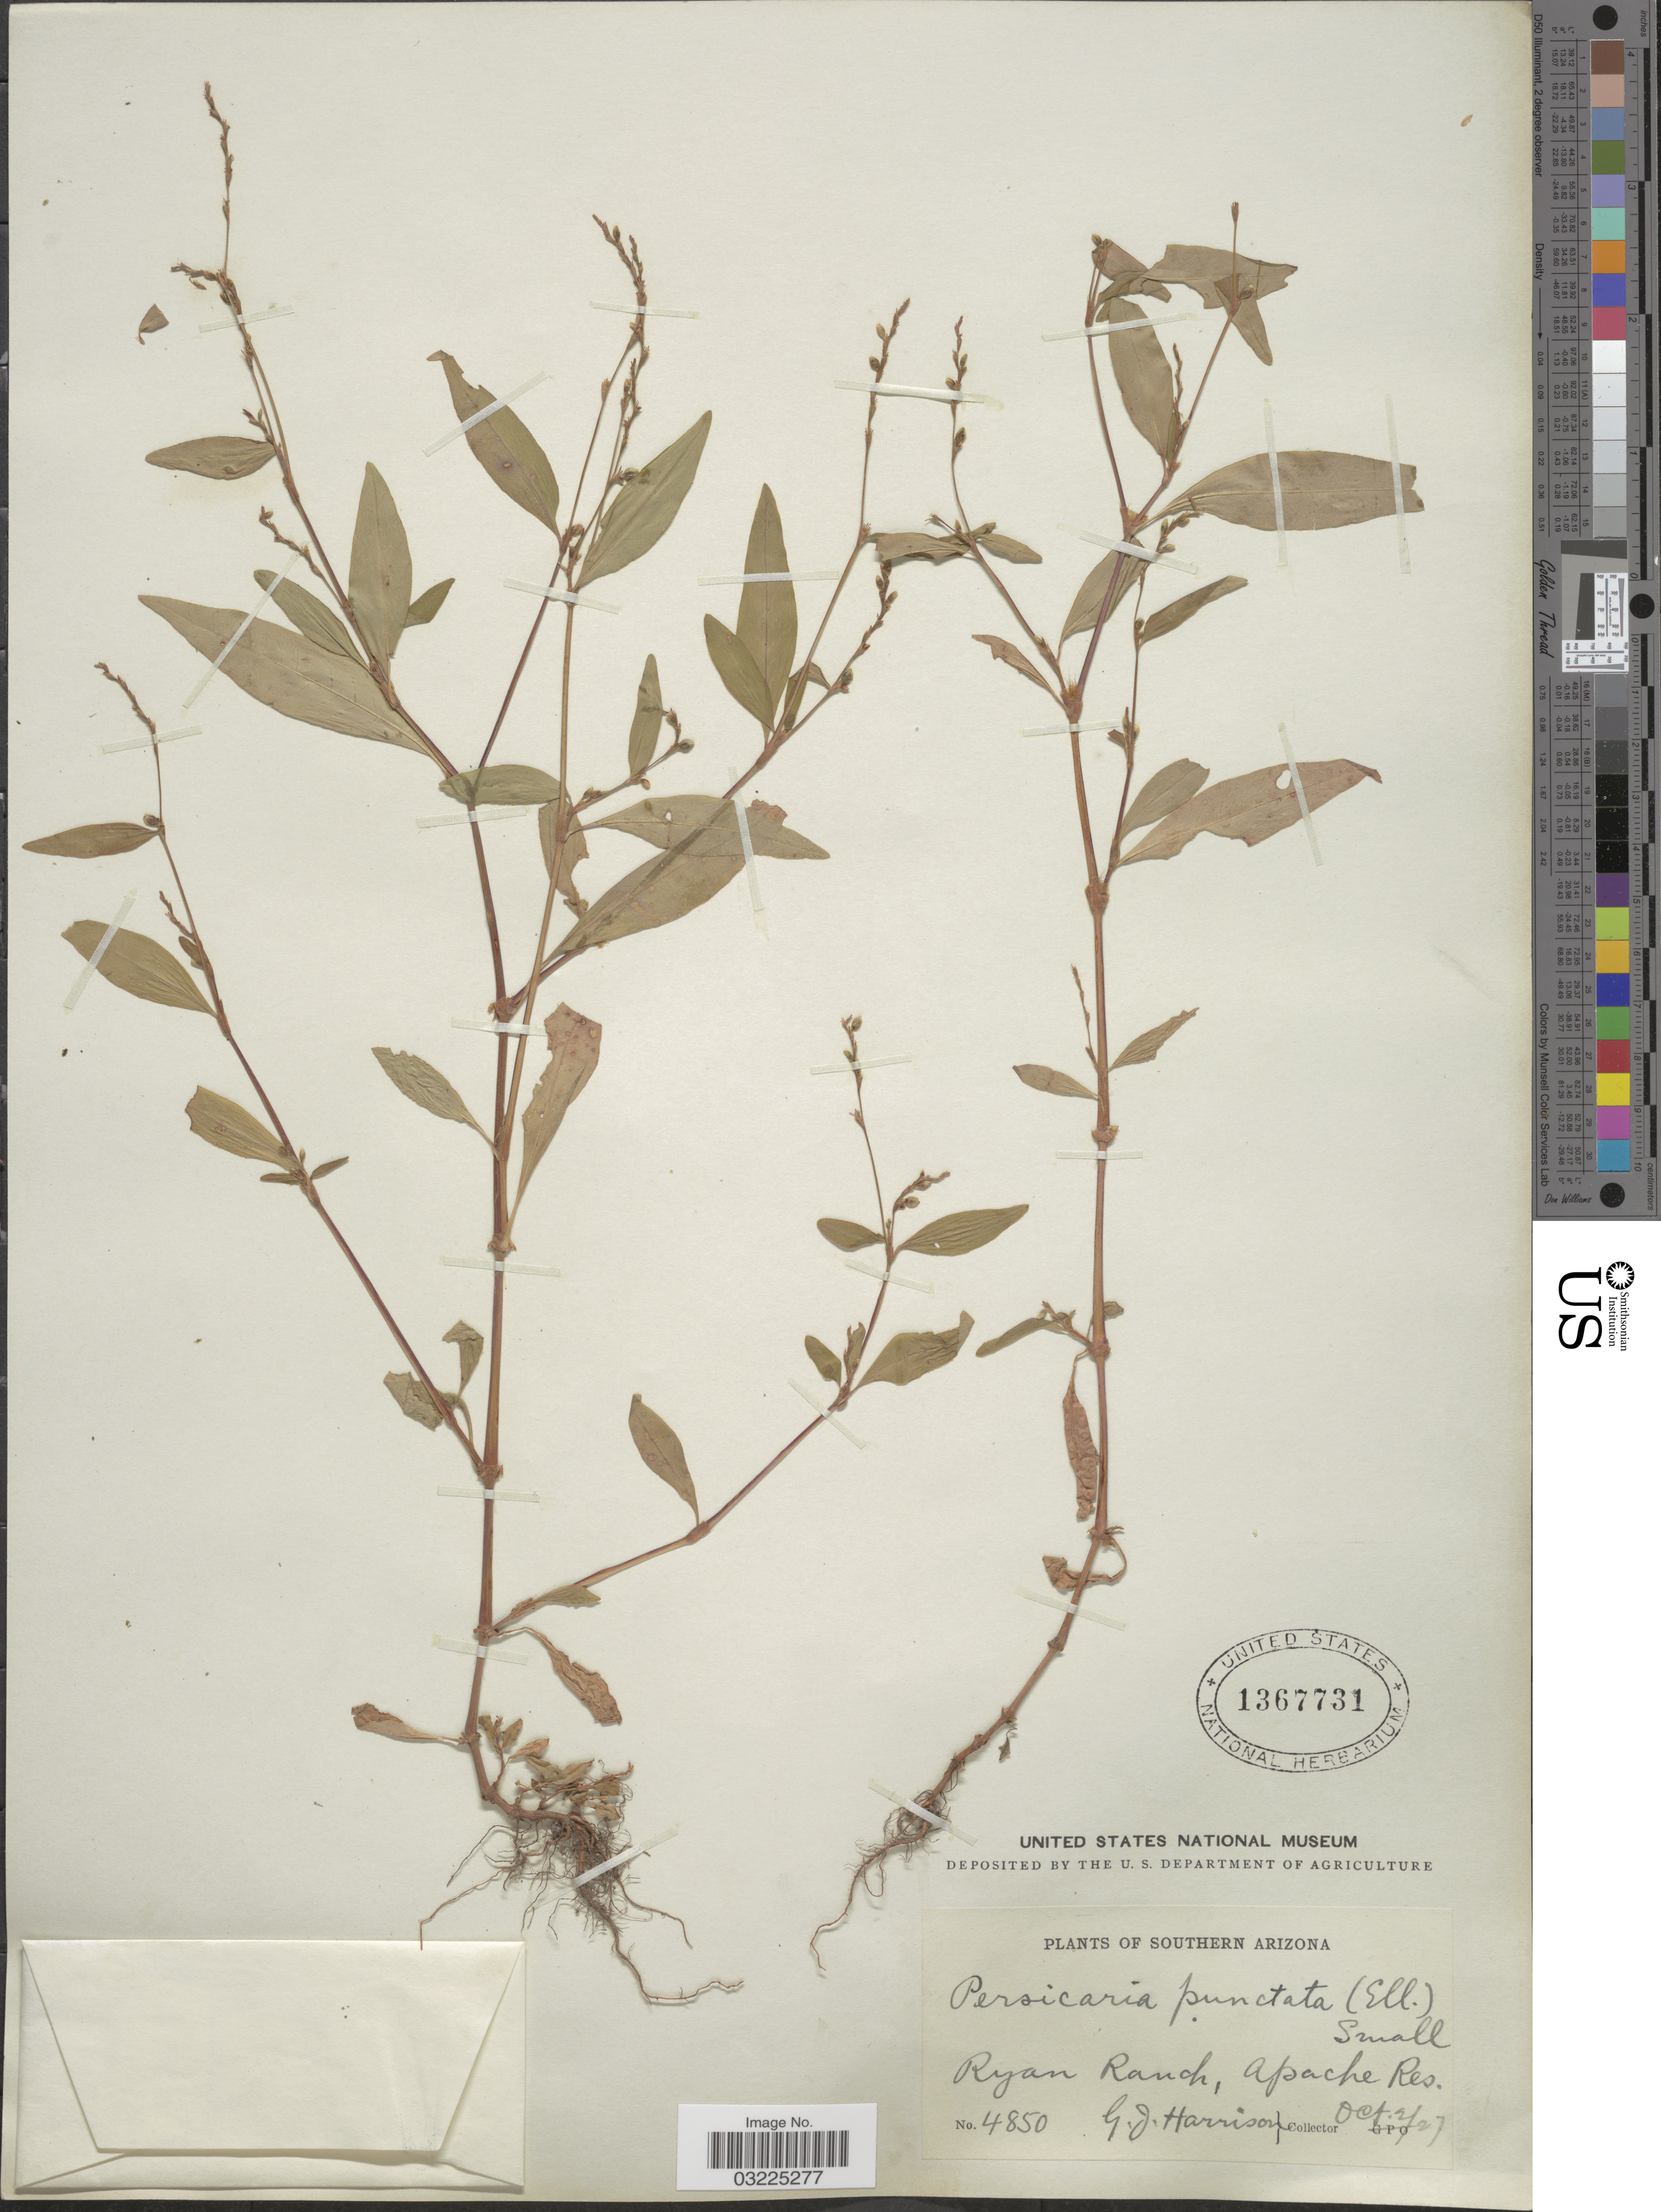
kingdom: Plantae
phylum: Tracheophyta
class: Magnoliopsida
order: Caryophyllales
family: Polygonaceae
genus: Persicaria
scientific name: Persicaria punctata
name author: (Elliott) Small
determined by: Atha, D. E.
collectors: G. J. Harrison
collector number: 4850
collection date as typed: Transcribed d/m/y: 2/10/27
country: United States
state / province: Arizona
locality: Southern Arizona. Ryan Ranch, Apache Res.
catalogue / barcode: US 1367731